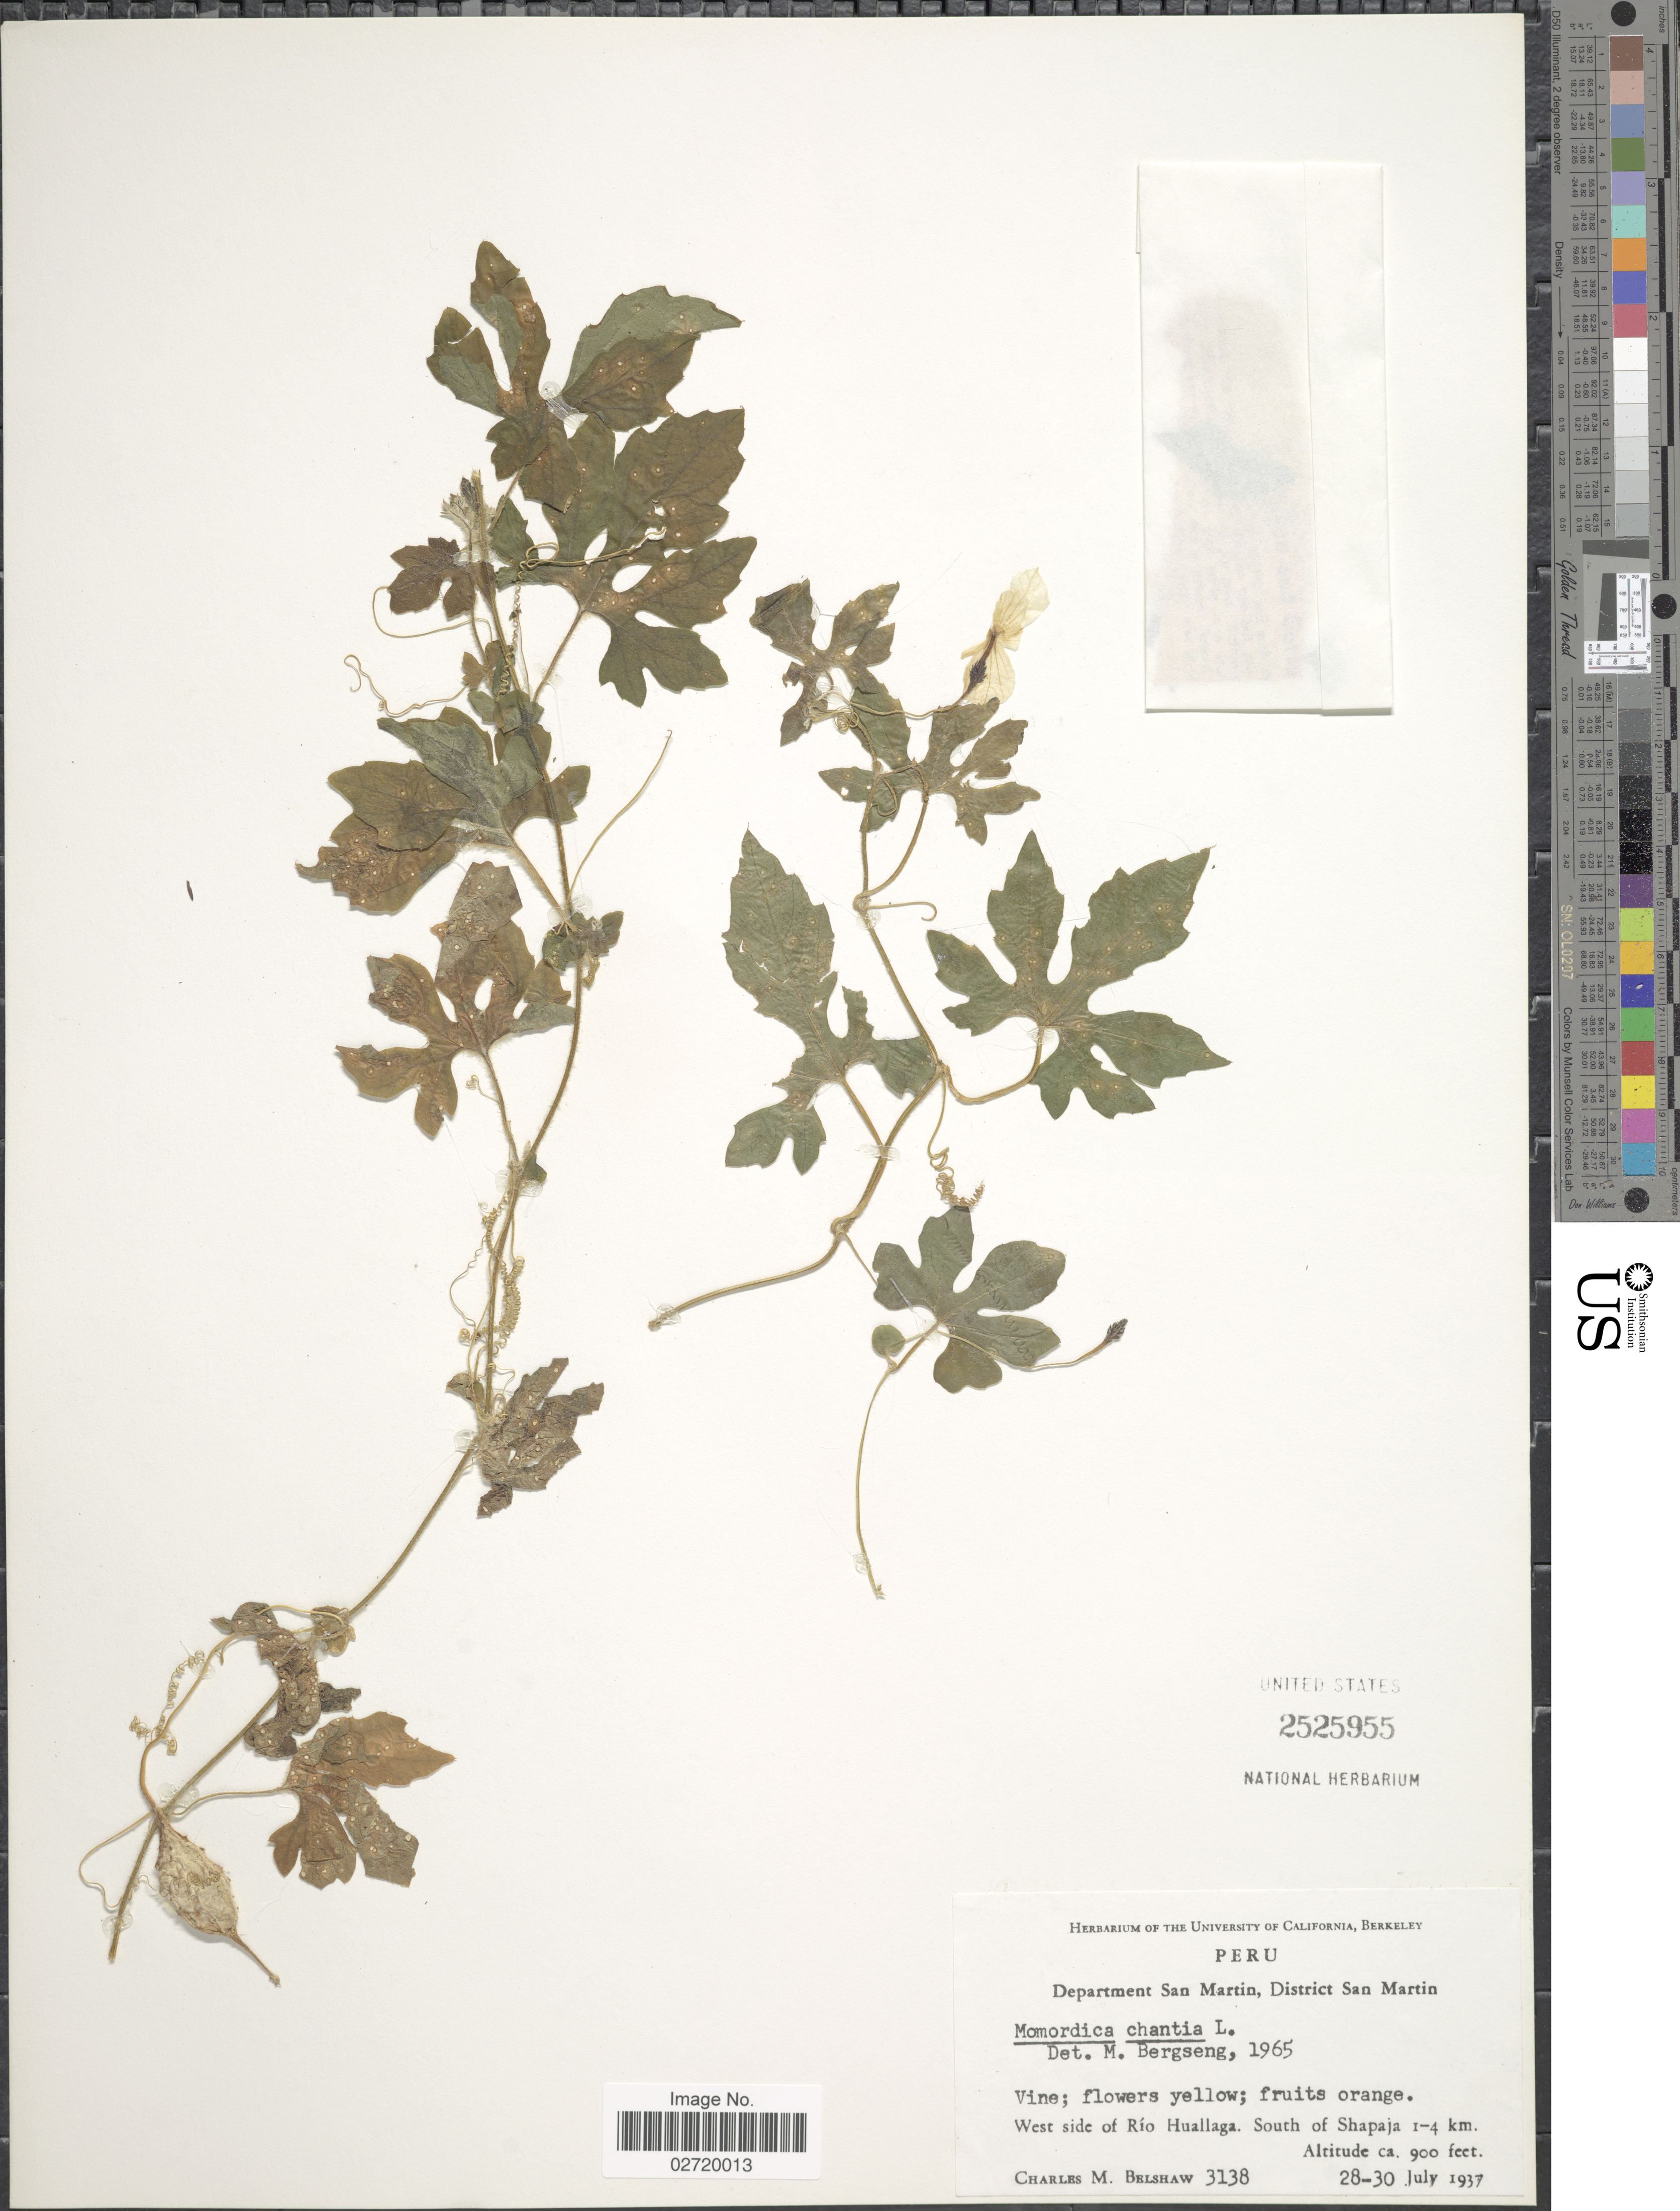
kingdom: Plantae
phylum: Tracheophyta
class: Magnoliopsida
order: Cucurbitales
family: Cucurbitaceae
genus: Momordica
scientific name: Momordica charantia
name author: L.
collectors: C. Shaw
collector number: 3138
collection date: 1937-07-28/1937-07-30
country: Peru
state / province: San Martín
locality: District San Martin. West side of Rio Huallaga South of Shapaja 1-4 km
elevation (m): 900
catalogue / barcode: US 2525955